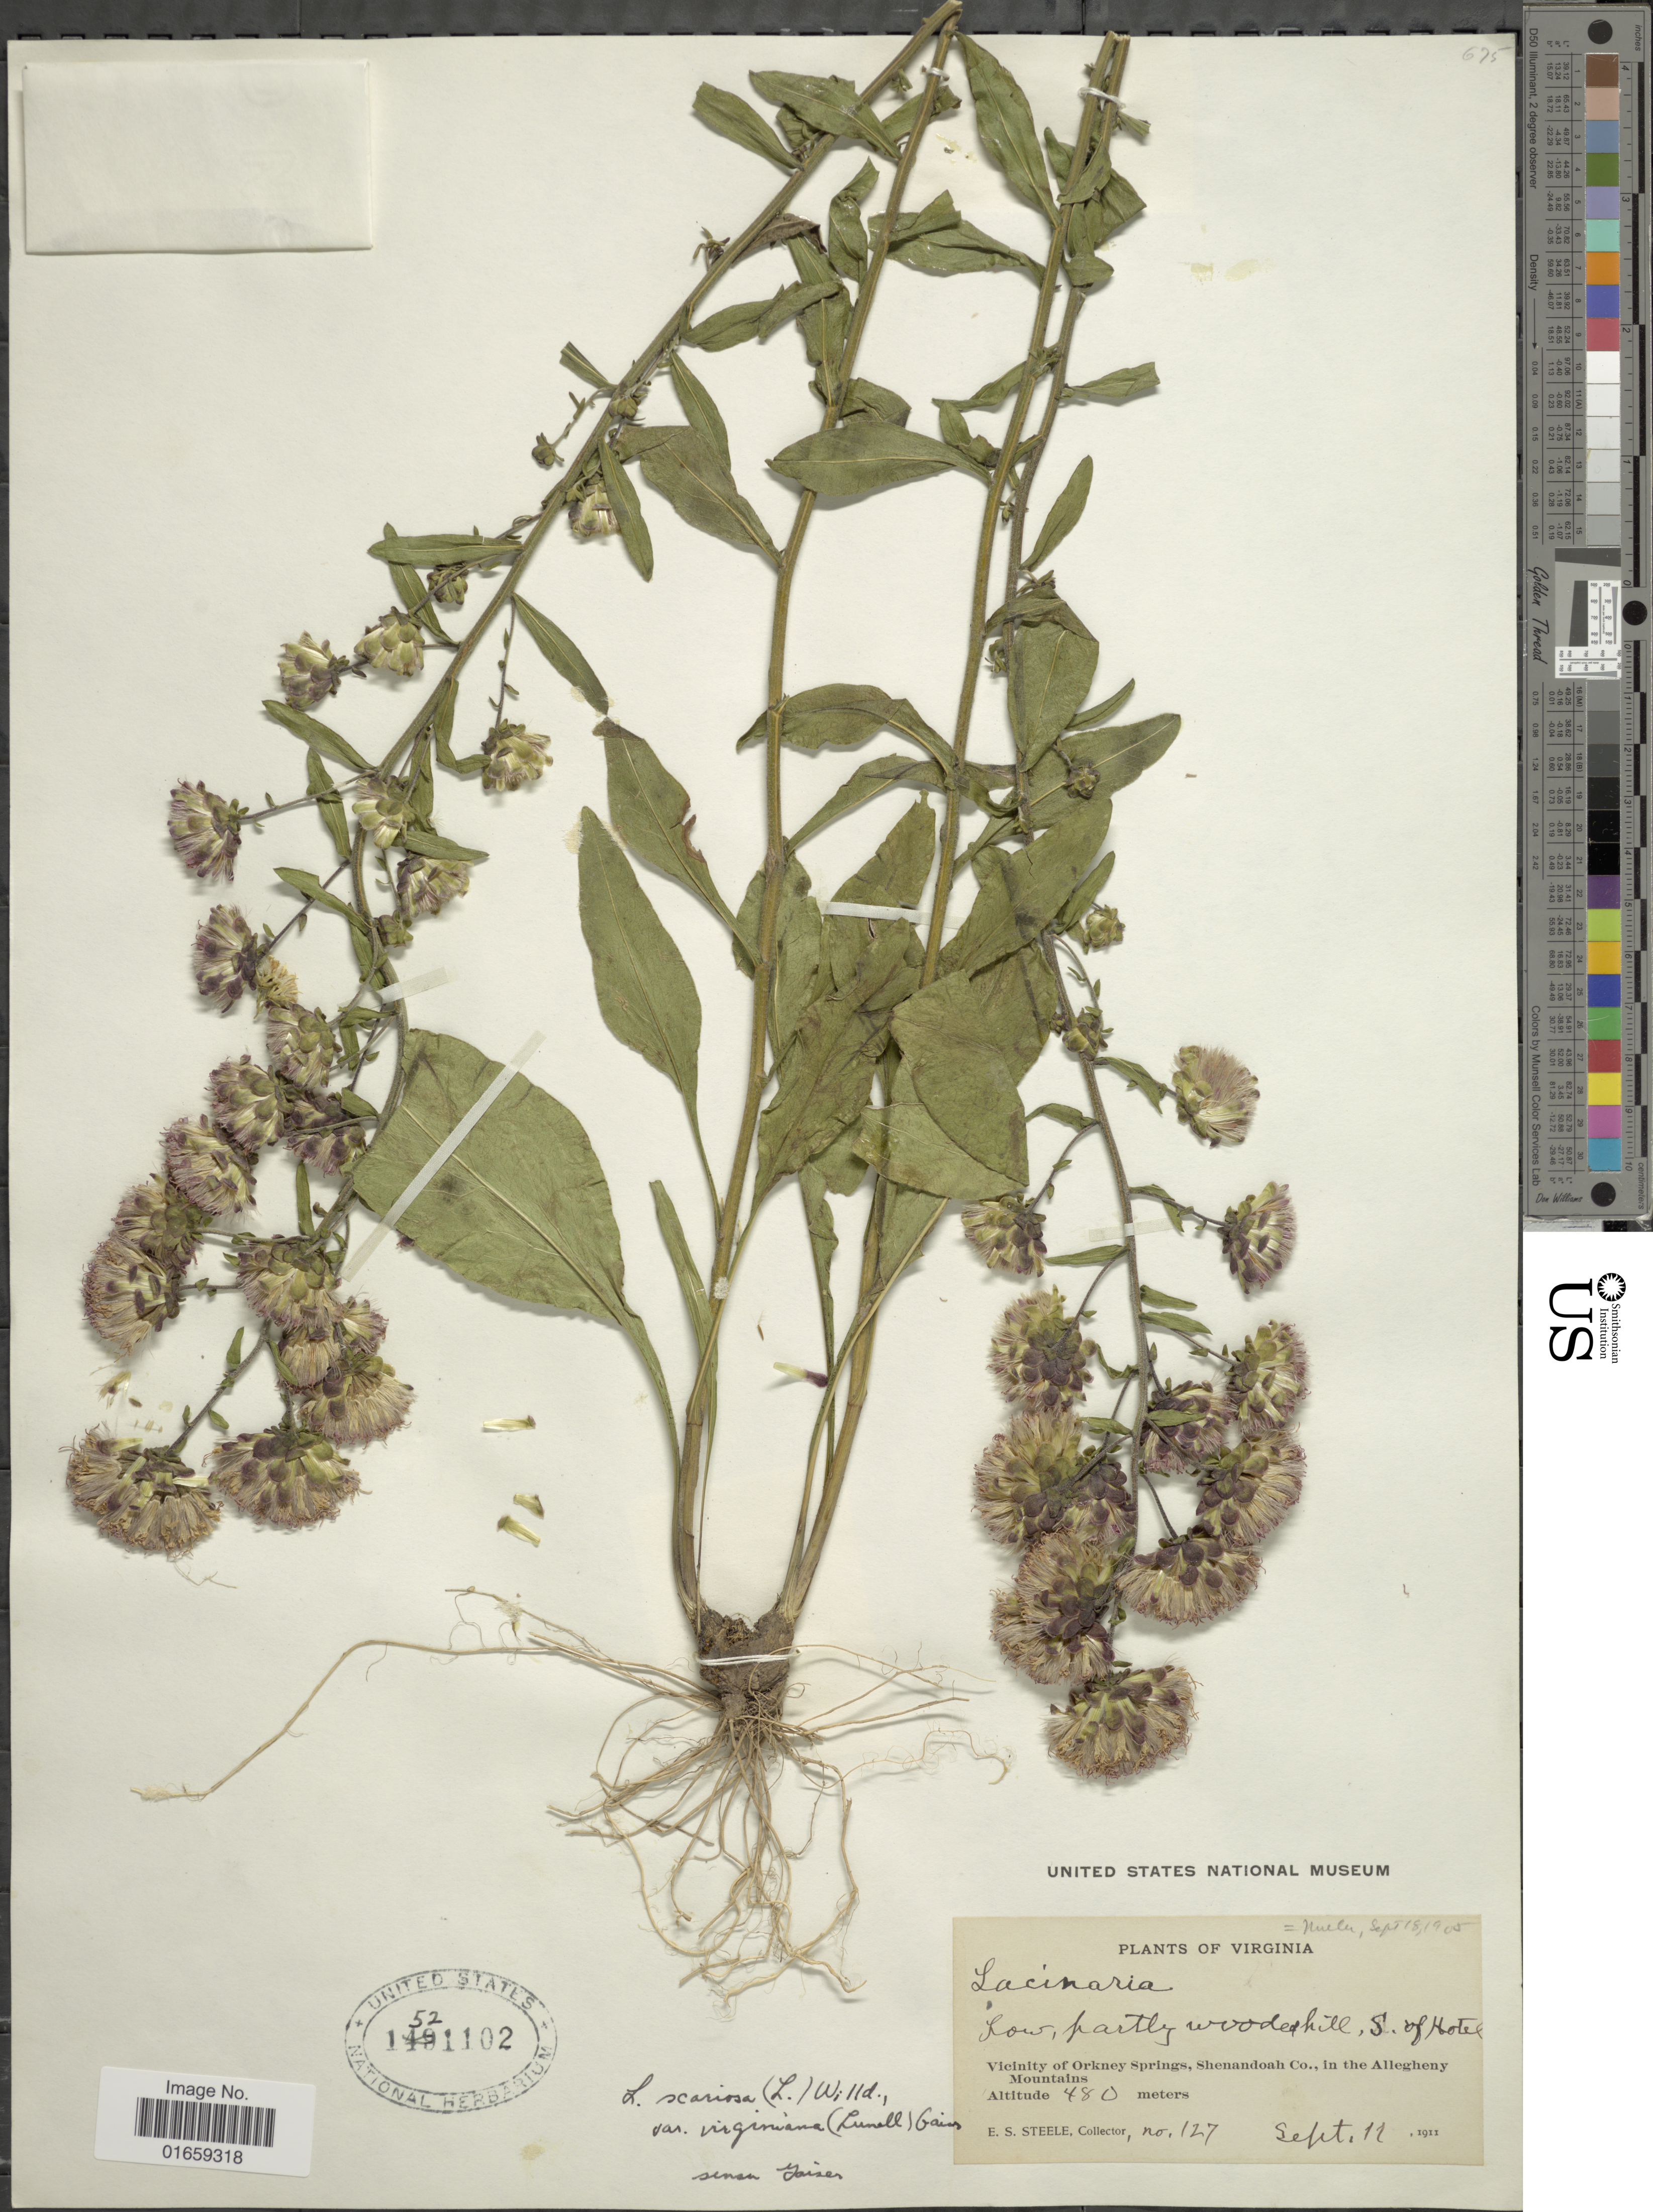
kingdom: Plantae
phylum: Tracheophyta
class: Magnoliopsida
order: Asterales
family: Asteraceae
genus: Liatris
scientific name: Liatris scariosa var. virginiana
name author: (Lunell) Gaiser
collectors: E. Steele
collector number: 127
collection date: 1911-09-11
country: United States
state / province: Virginia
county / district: Shenandoah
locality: Vicinity of Orkney Springs, Shenandoah Co., in the Allegheny Mountains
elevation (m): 480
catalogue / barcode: US 1521102